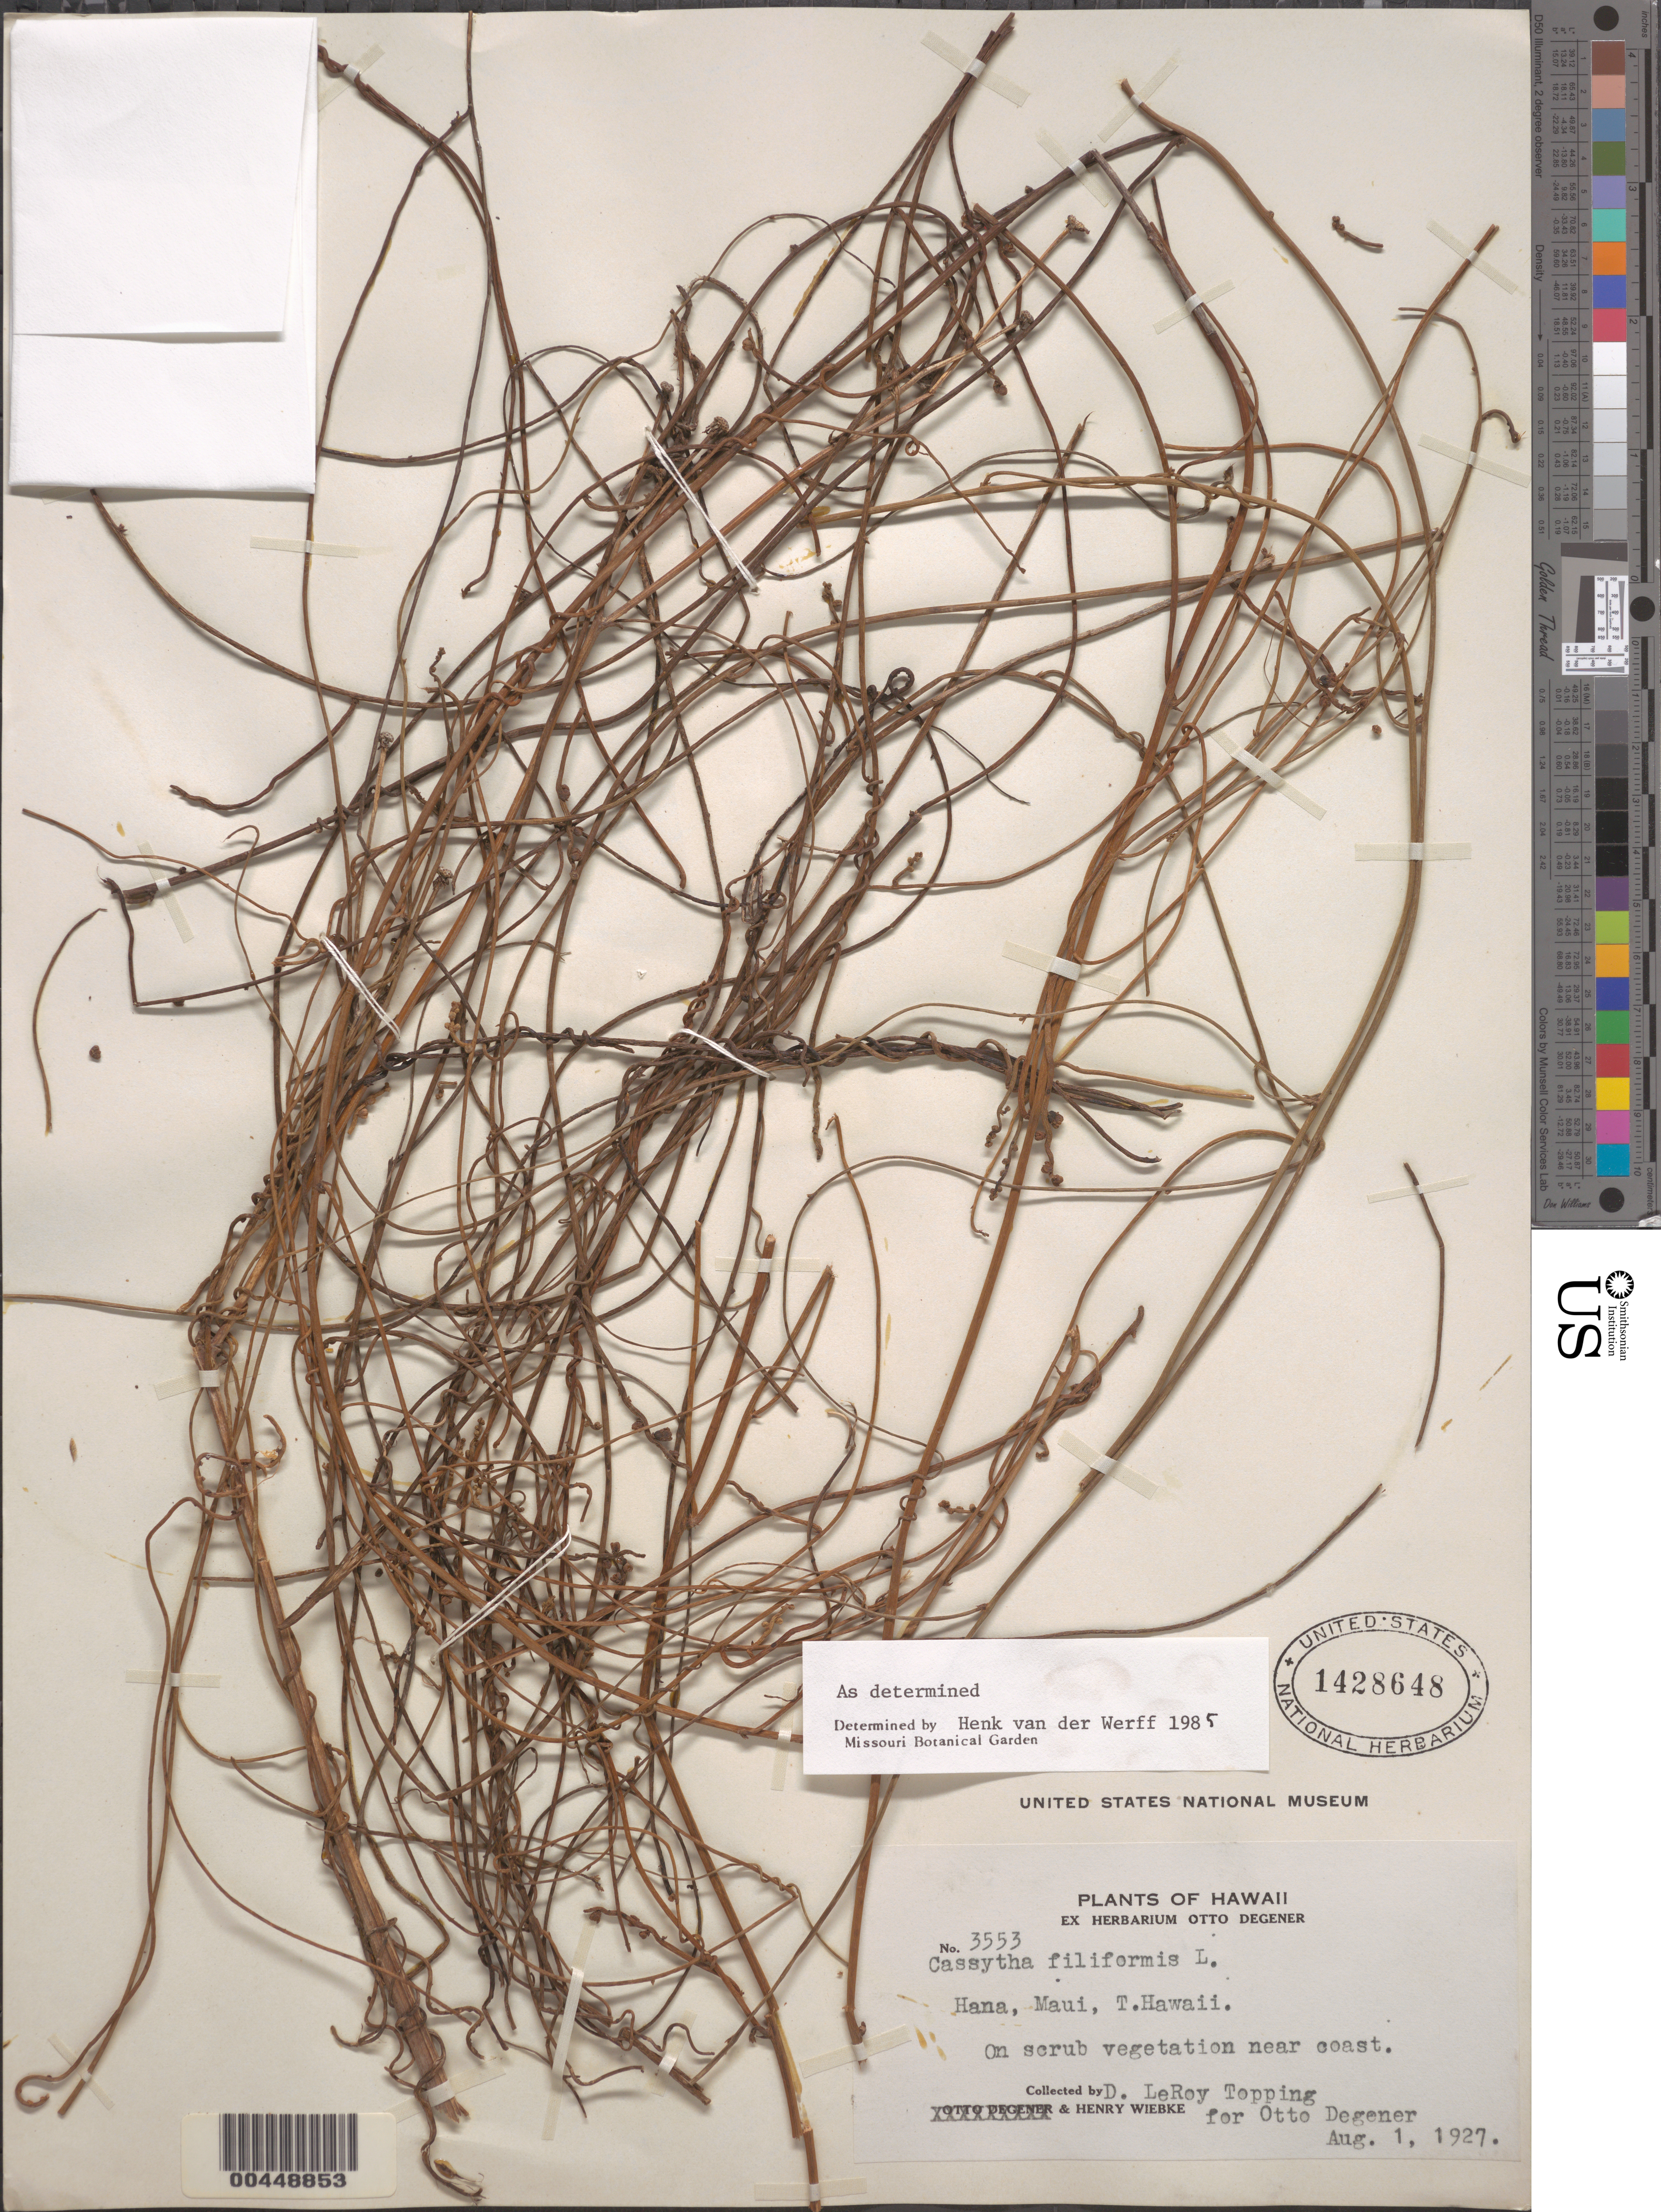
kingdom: Plantae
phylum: Tracheophyta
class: Magnoliopsida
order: Laurales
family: Lauraceae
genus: Cassytha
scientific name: Cassytha filiformis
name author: L.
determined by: van der Werff, H., (MO), Missouri Botanical Garden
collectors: H. Wiebke & D. L. Topping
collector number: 3553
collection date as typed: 1 Aug 1927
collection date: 1927-08-01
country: United States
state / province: Hawaii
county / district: Maui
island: Maui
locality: Hana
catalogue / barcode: US 1428648